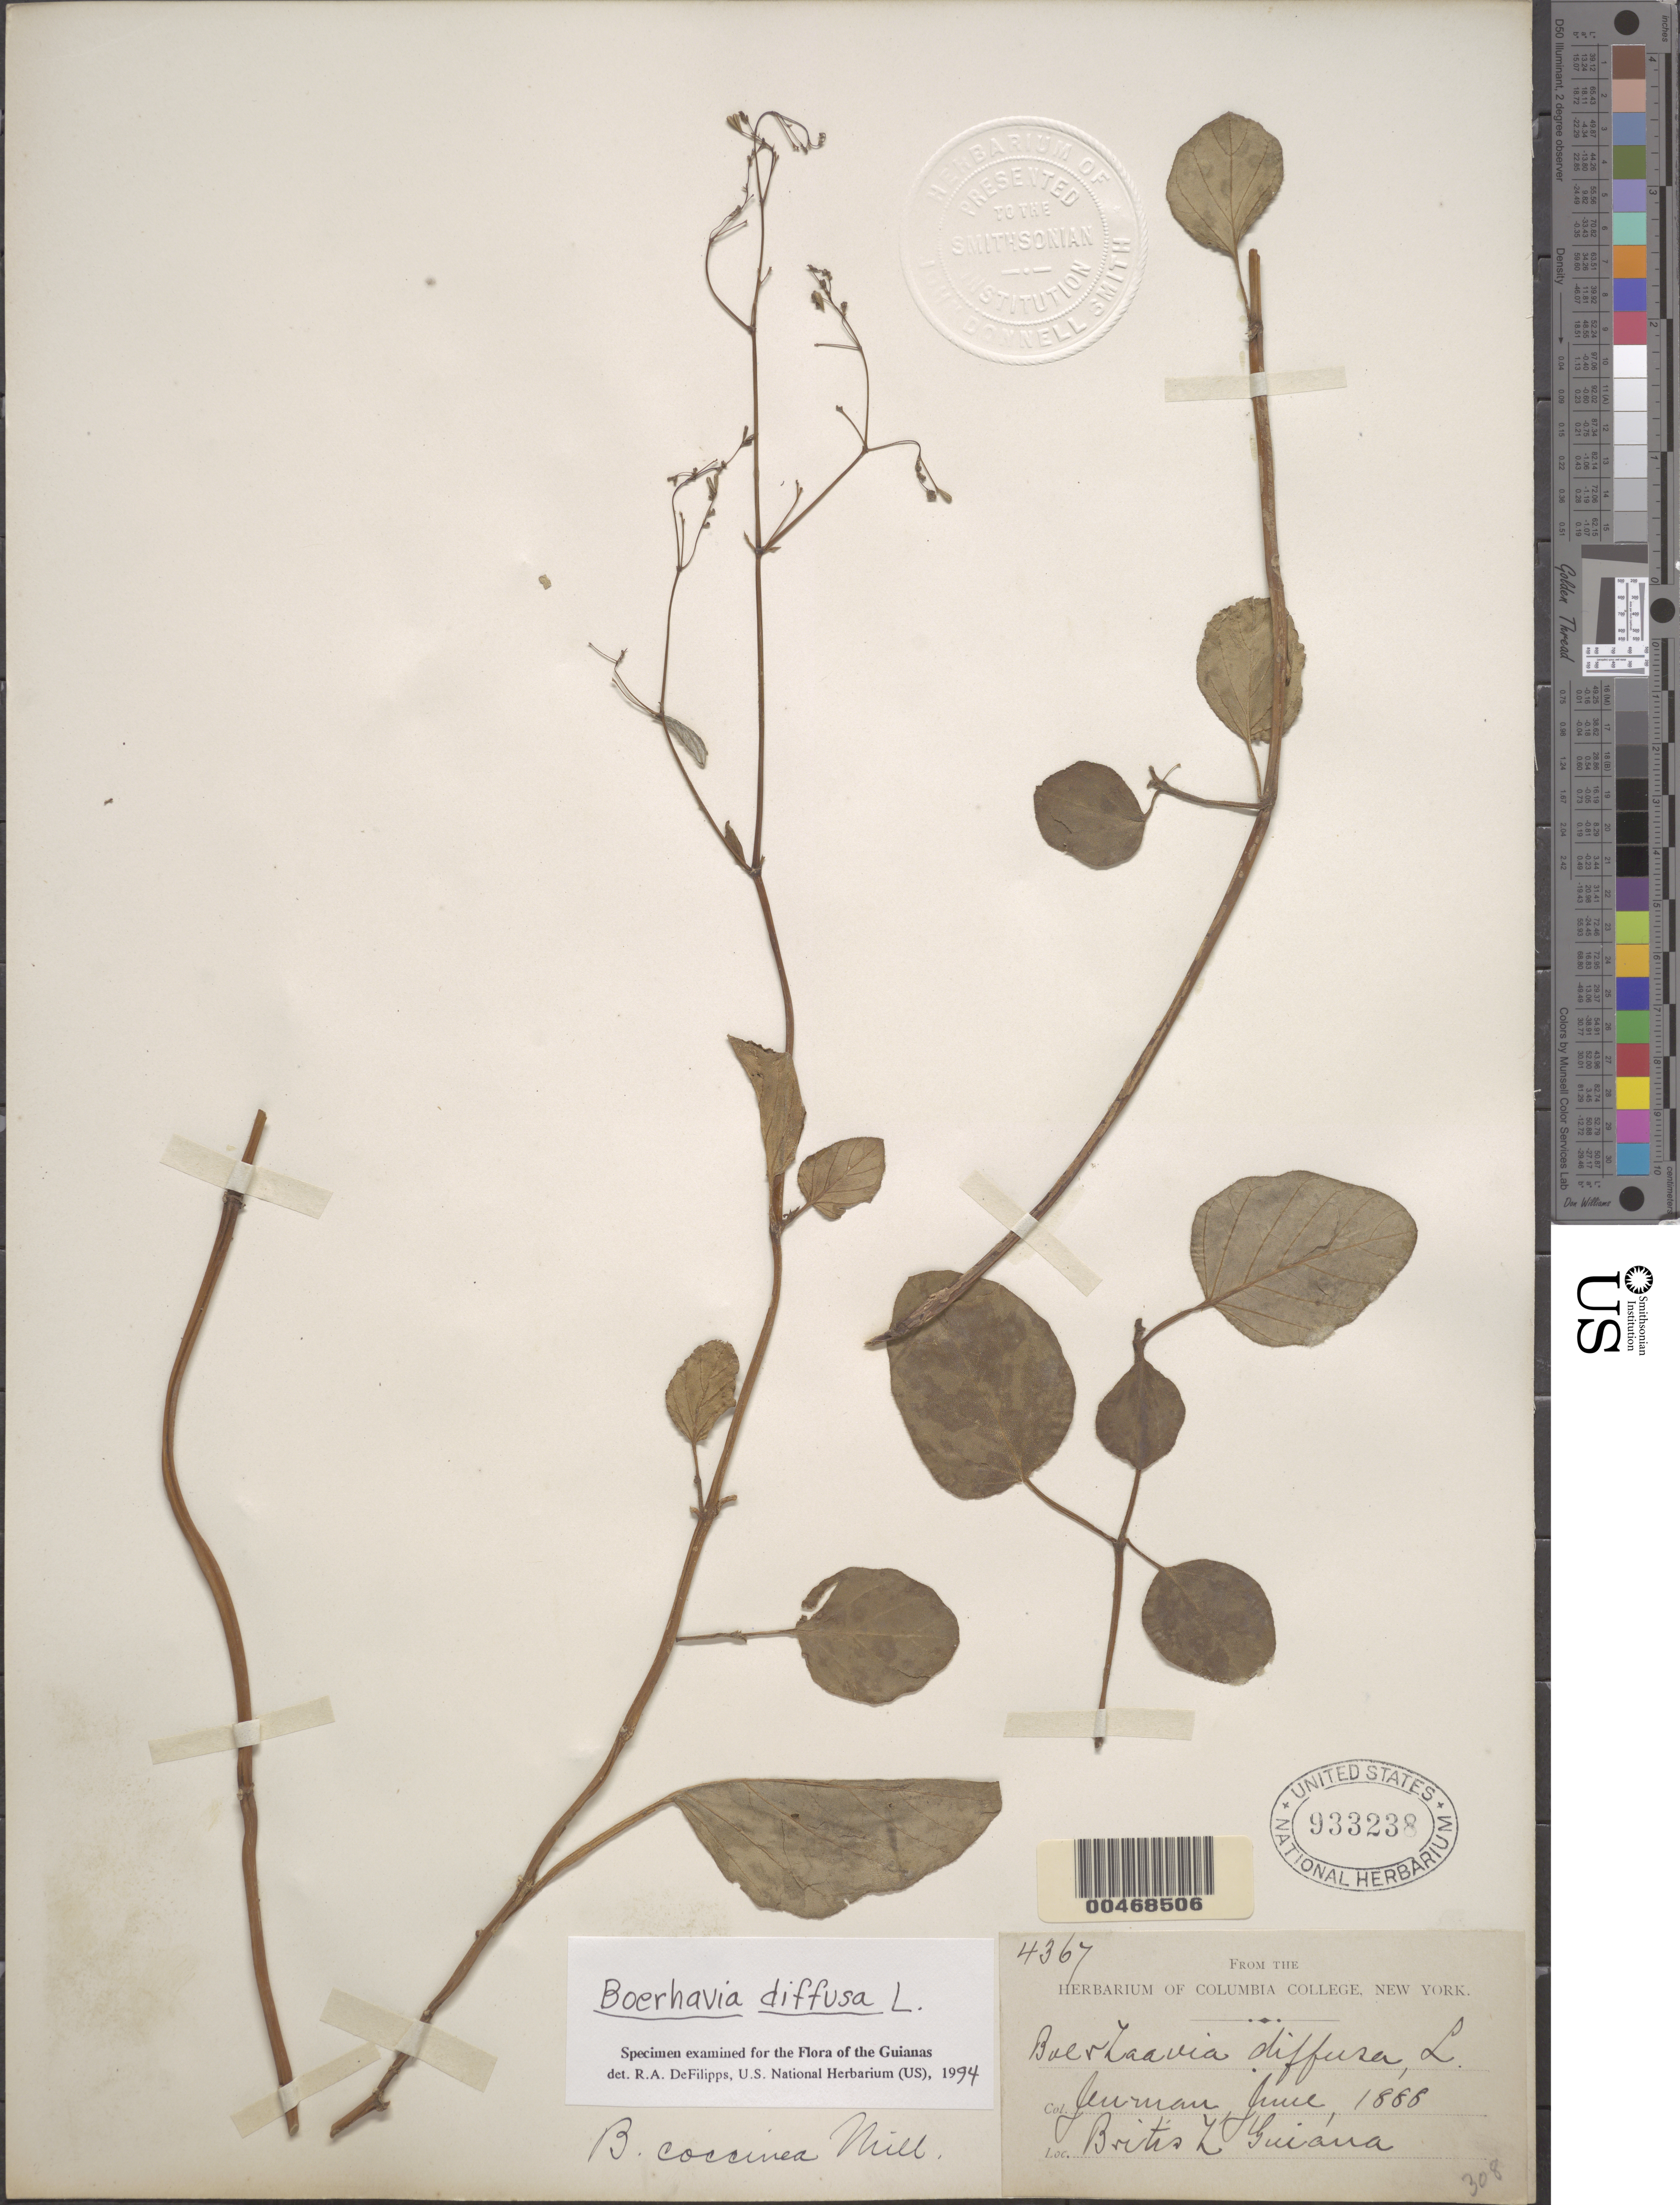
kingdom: Plantae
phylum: Tracheophyta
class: Magnoliopsida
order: Caryophyllales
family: Nyctaginaceae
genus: Boerhavia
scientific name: Boerhavia diffusa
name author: L.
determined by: DeFilipps, R. A.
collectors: G. S. Jenman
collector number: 4367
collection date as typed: Jun 1888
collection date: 1888-06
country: Guyana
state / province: E. Berbice-Corentyne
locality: Near New Amsterdam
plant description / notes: BRG, US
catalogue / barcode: US 933238